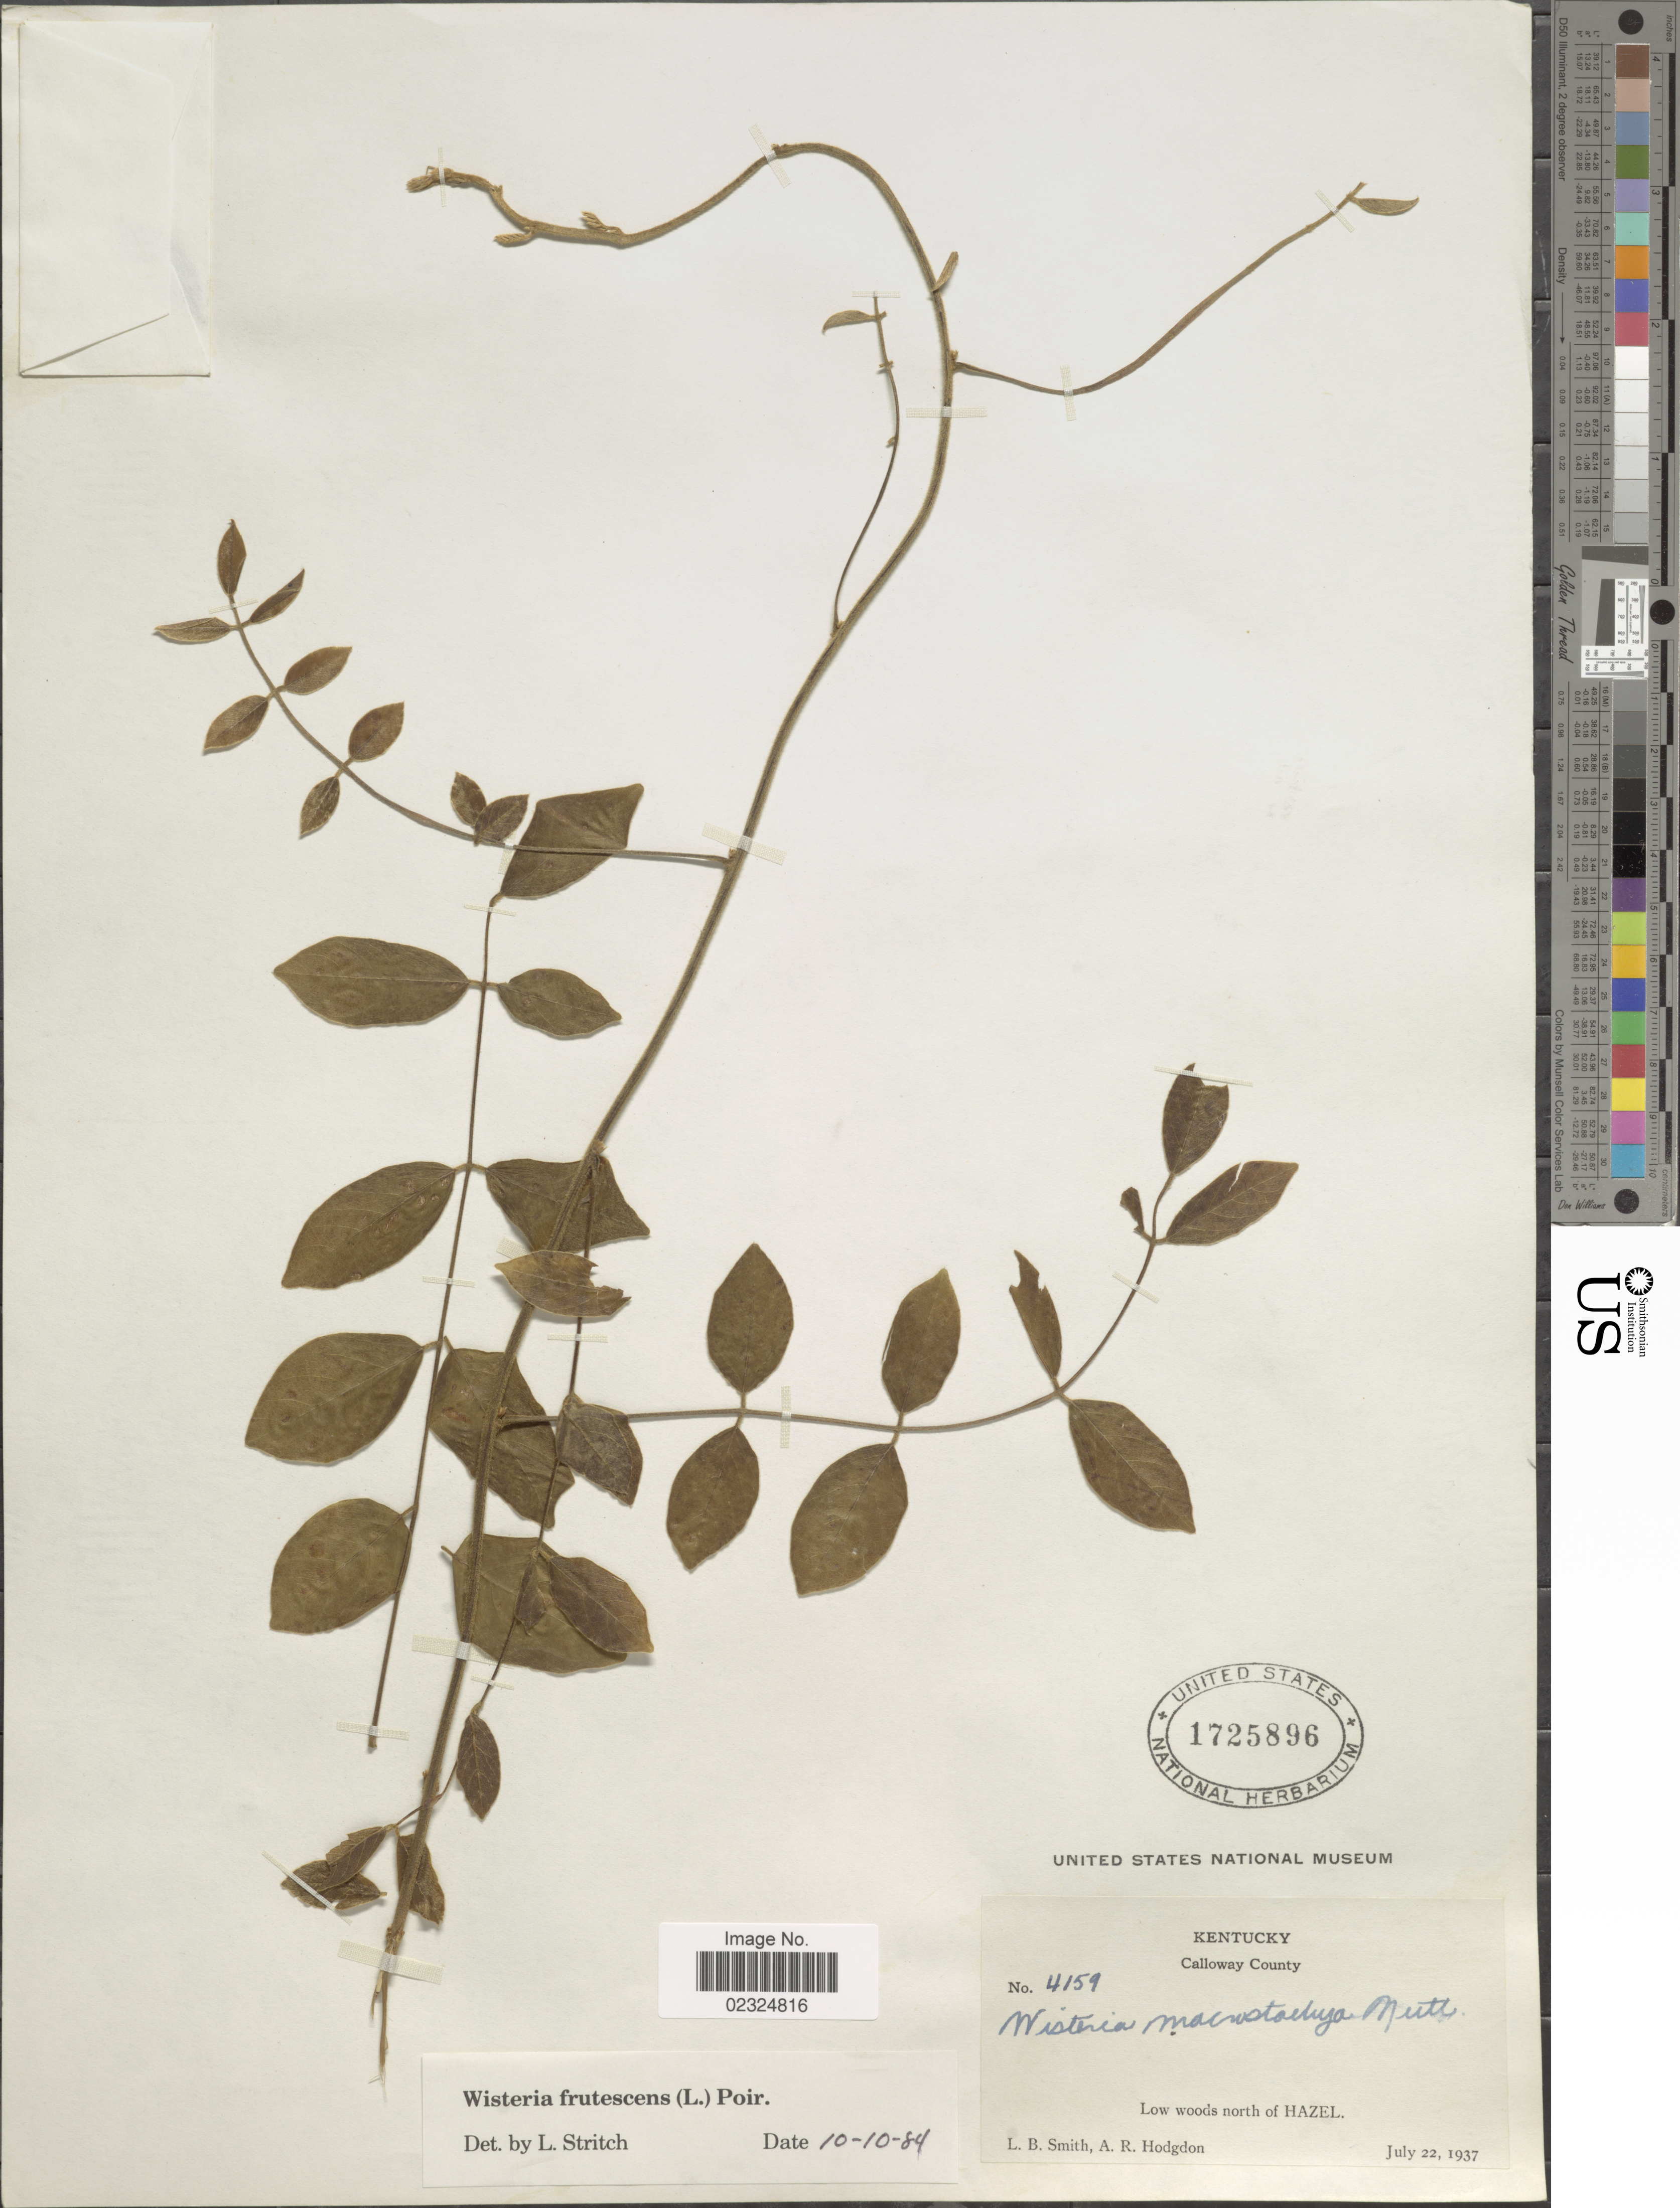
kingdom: Plantae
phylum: Tracheophyta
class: Magnoliopsida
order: Fabales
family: Fabaceae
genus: Wisteria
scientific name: Wisteria frutescens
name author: (L.) Poir.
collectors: L. Smith & A. Hodgon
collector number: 4159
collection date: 1937-07-22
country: United States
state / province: Kentucky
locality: Calloway County, Low woods north of Hazel.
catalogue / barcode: US 725896